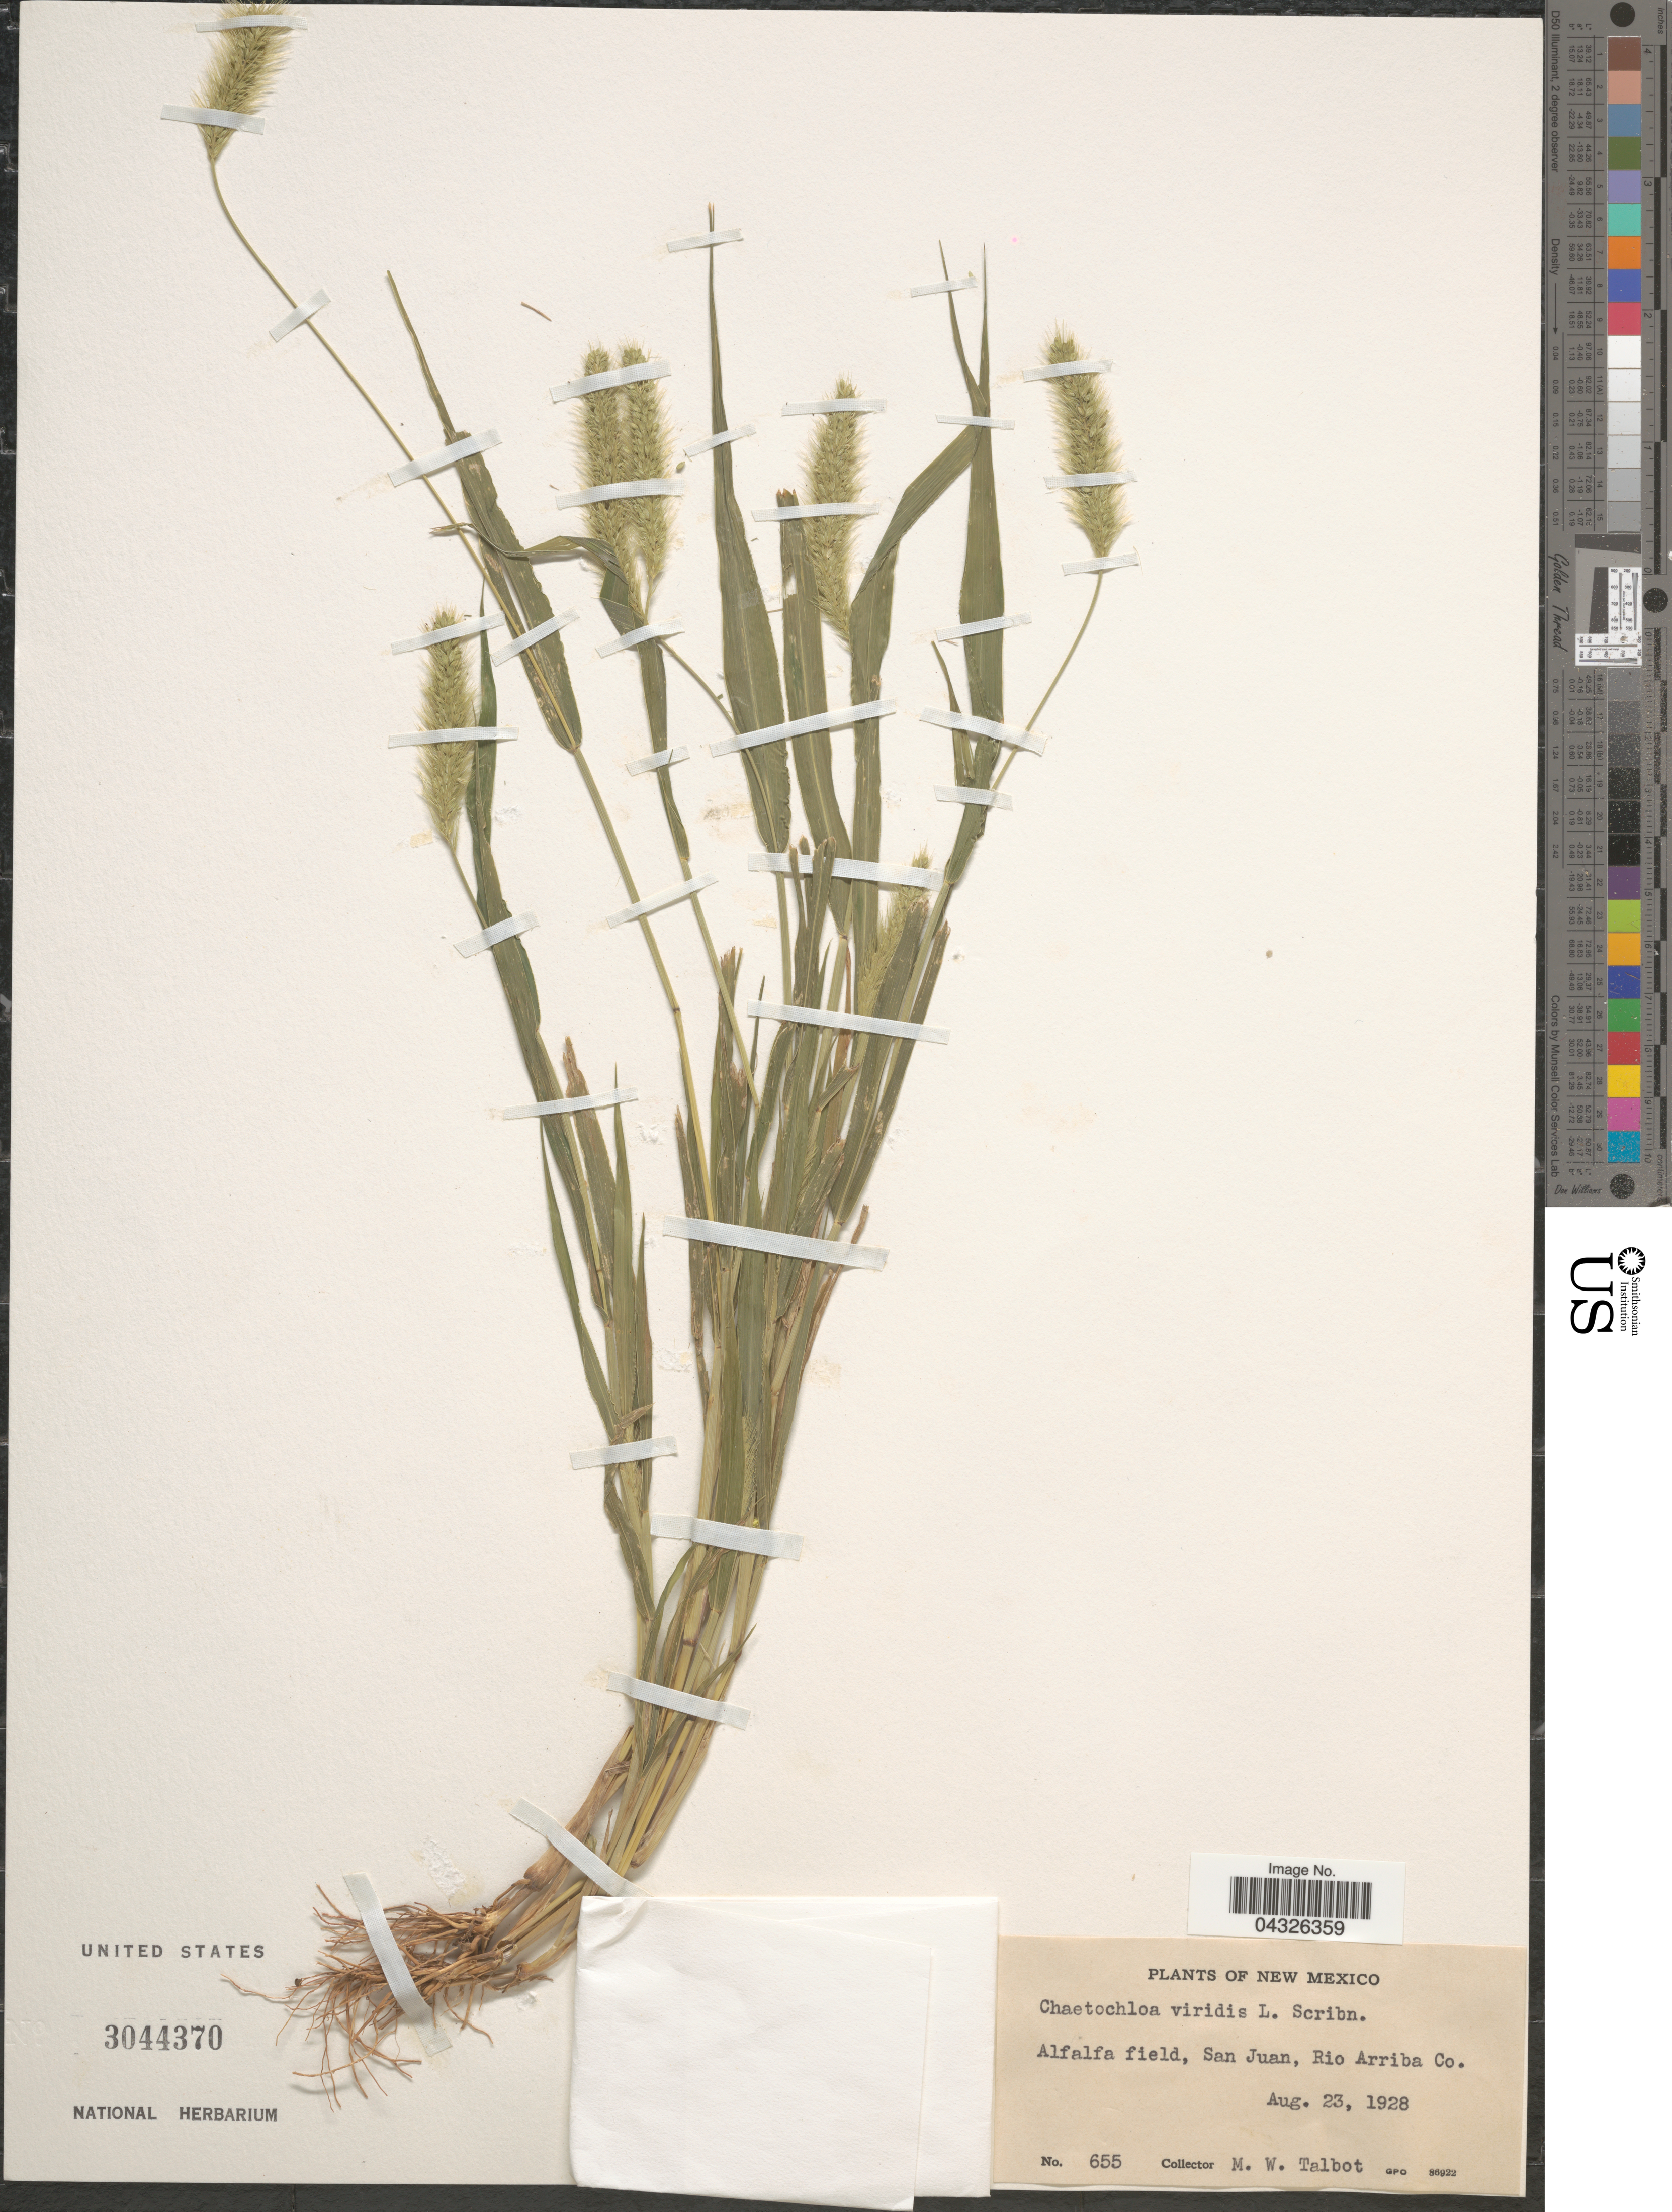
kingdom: Plantae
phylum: Tracheophyta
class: Liliopsida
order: Poales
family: Poaceae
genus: Setaria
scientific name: Setaria viridis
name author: (L.) P. Beauv.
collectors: M. Talbot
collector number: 655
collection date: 1928-08-23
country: United States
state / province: New Mexico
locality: Alfalfa field, San Juan, Rio Arriba Co.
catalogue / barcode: US 3044370